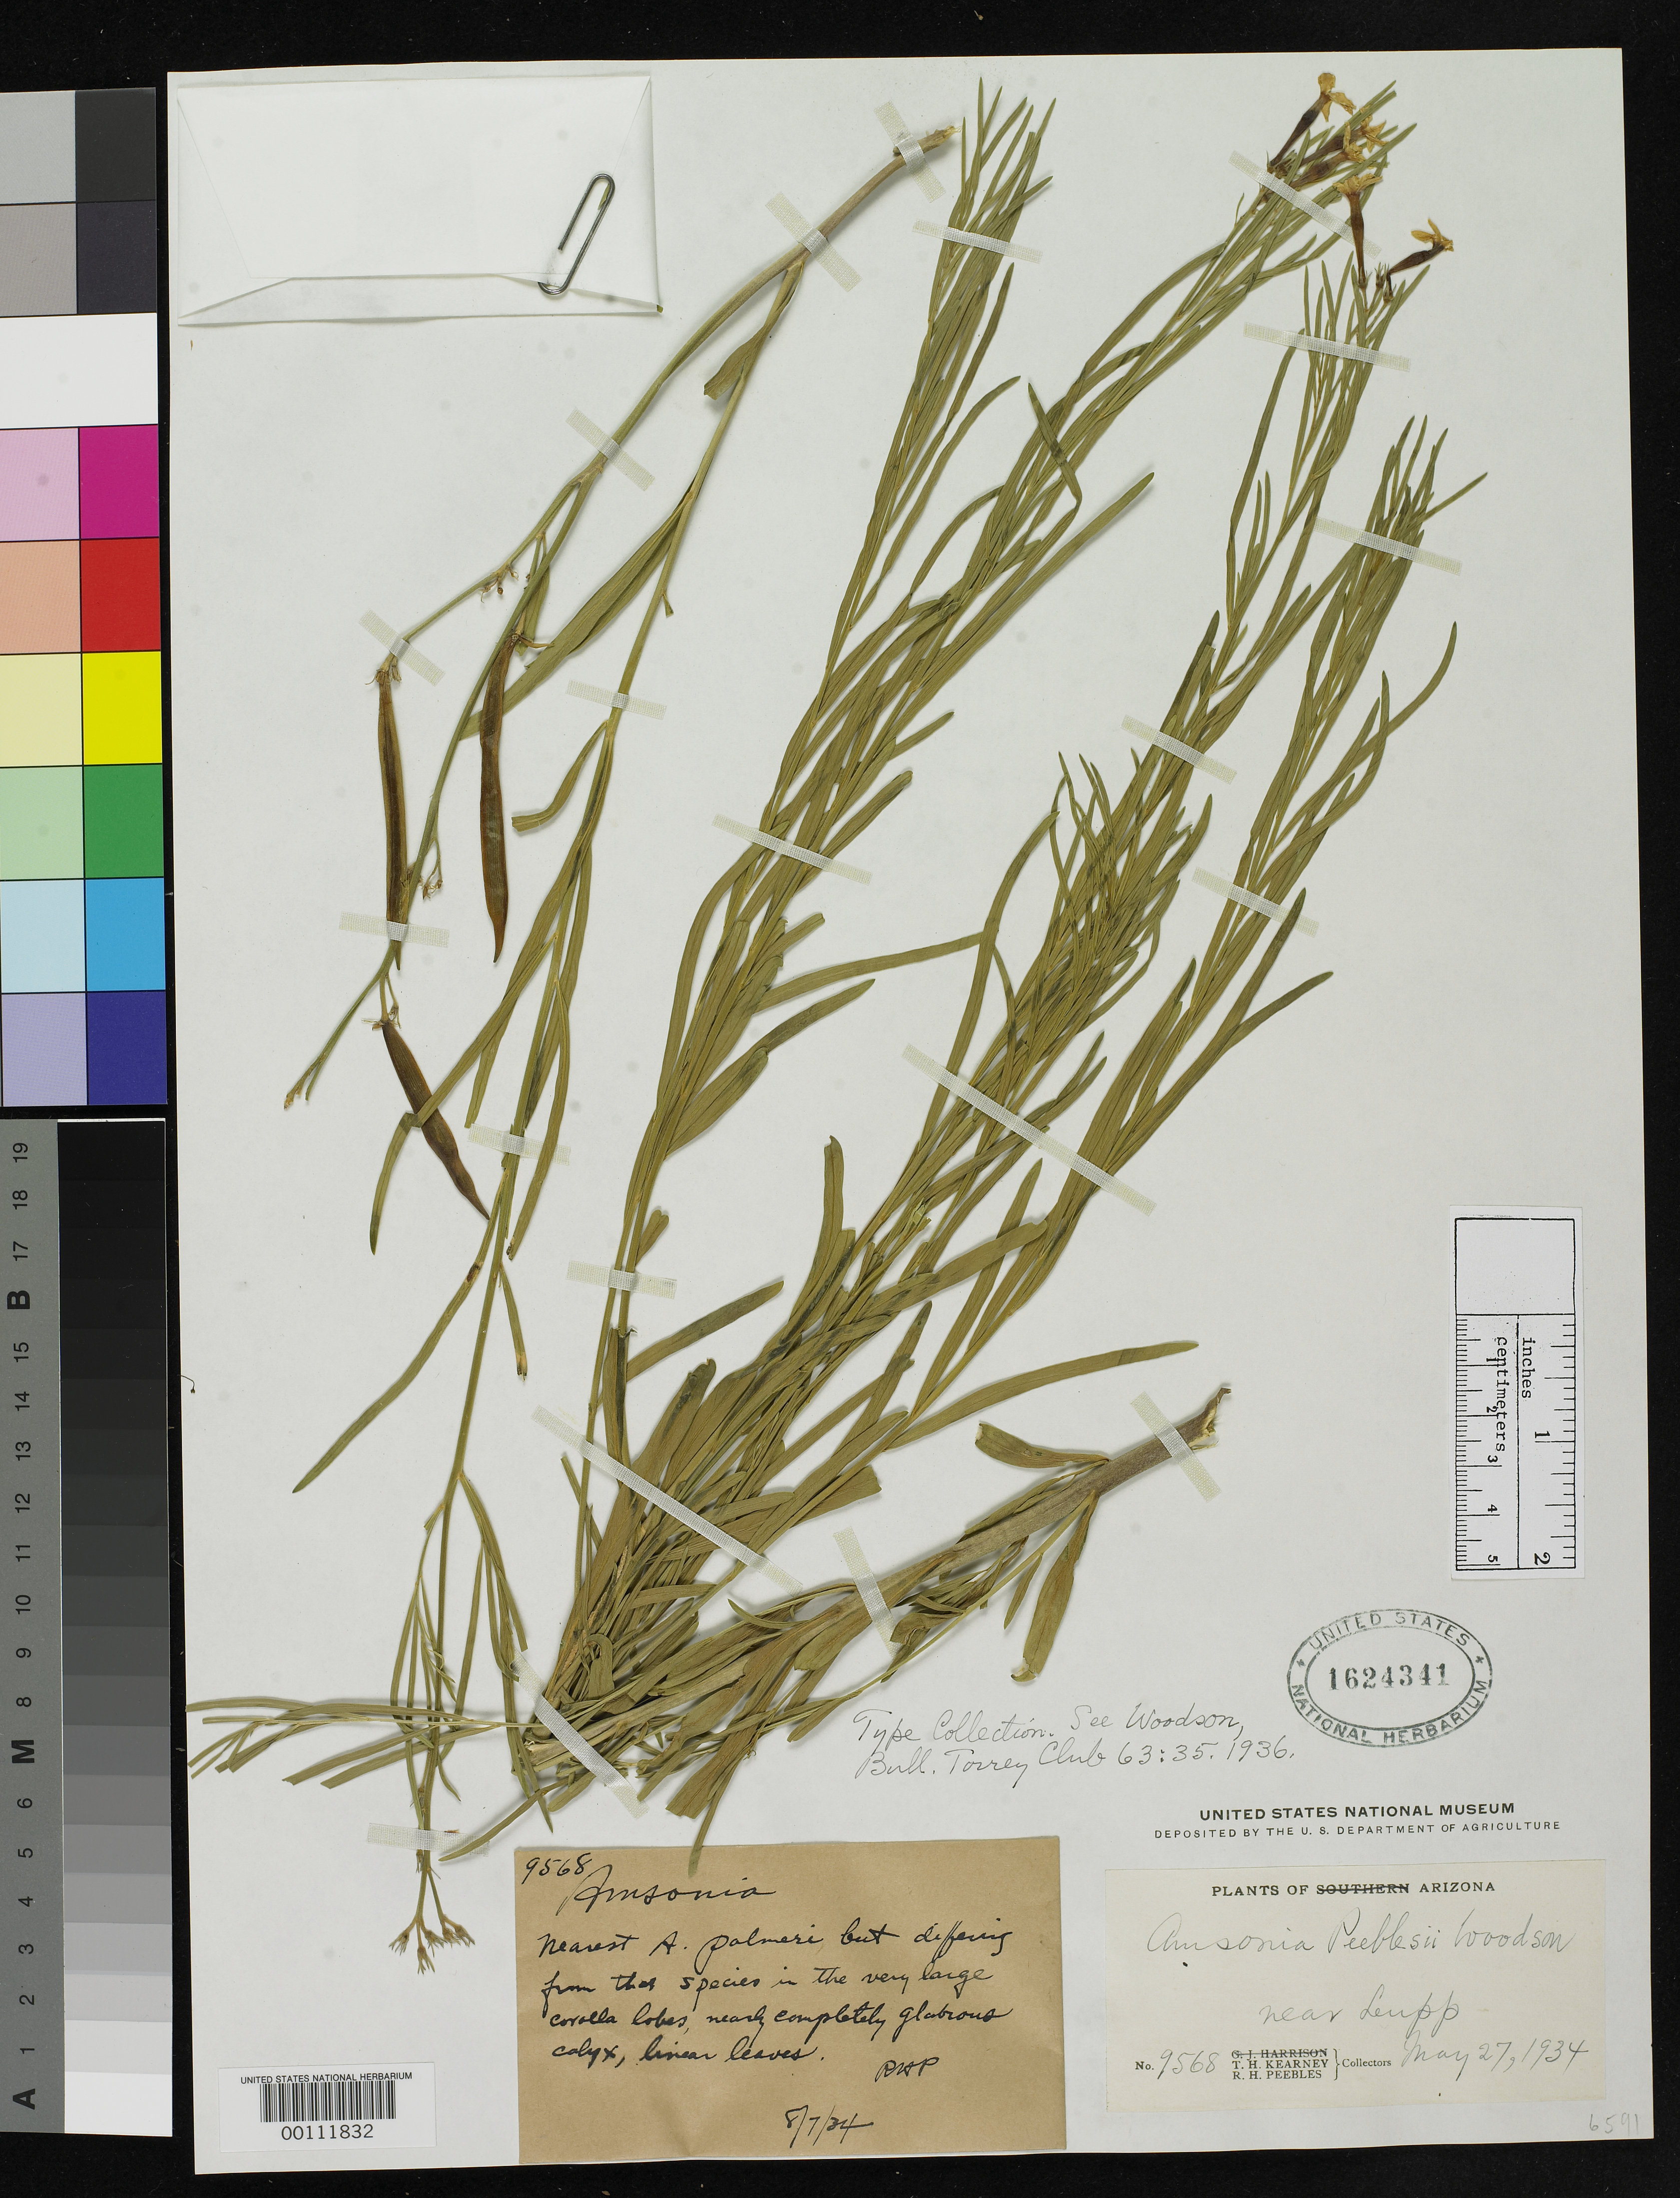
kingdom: Plantae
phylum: Tracheophyta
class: Magnoliopsida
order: Gentianales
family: Apocynaceae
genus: Amsonia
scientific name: Amsonia peeblesii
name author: Woodson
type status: Isotype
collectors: T. H. Kearney & R. H. Peebles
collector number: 9568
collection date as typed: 27 May 1934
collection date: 1934-05-27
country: United States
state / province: Arizona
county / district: Coconino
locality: Near Leupp.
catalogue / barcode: US 1624341